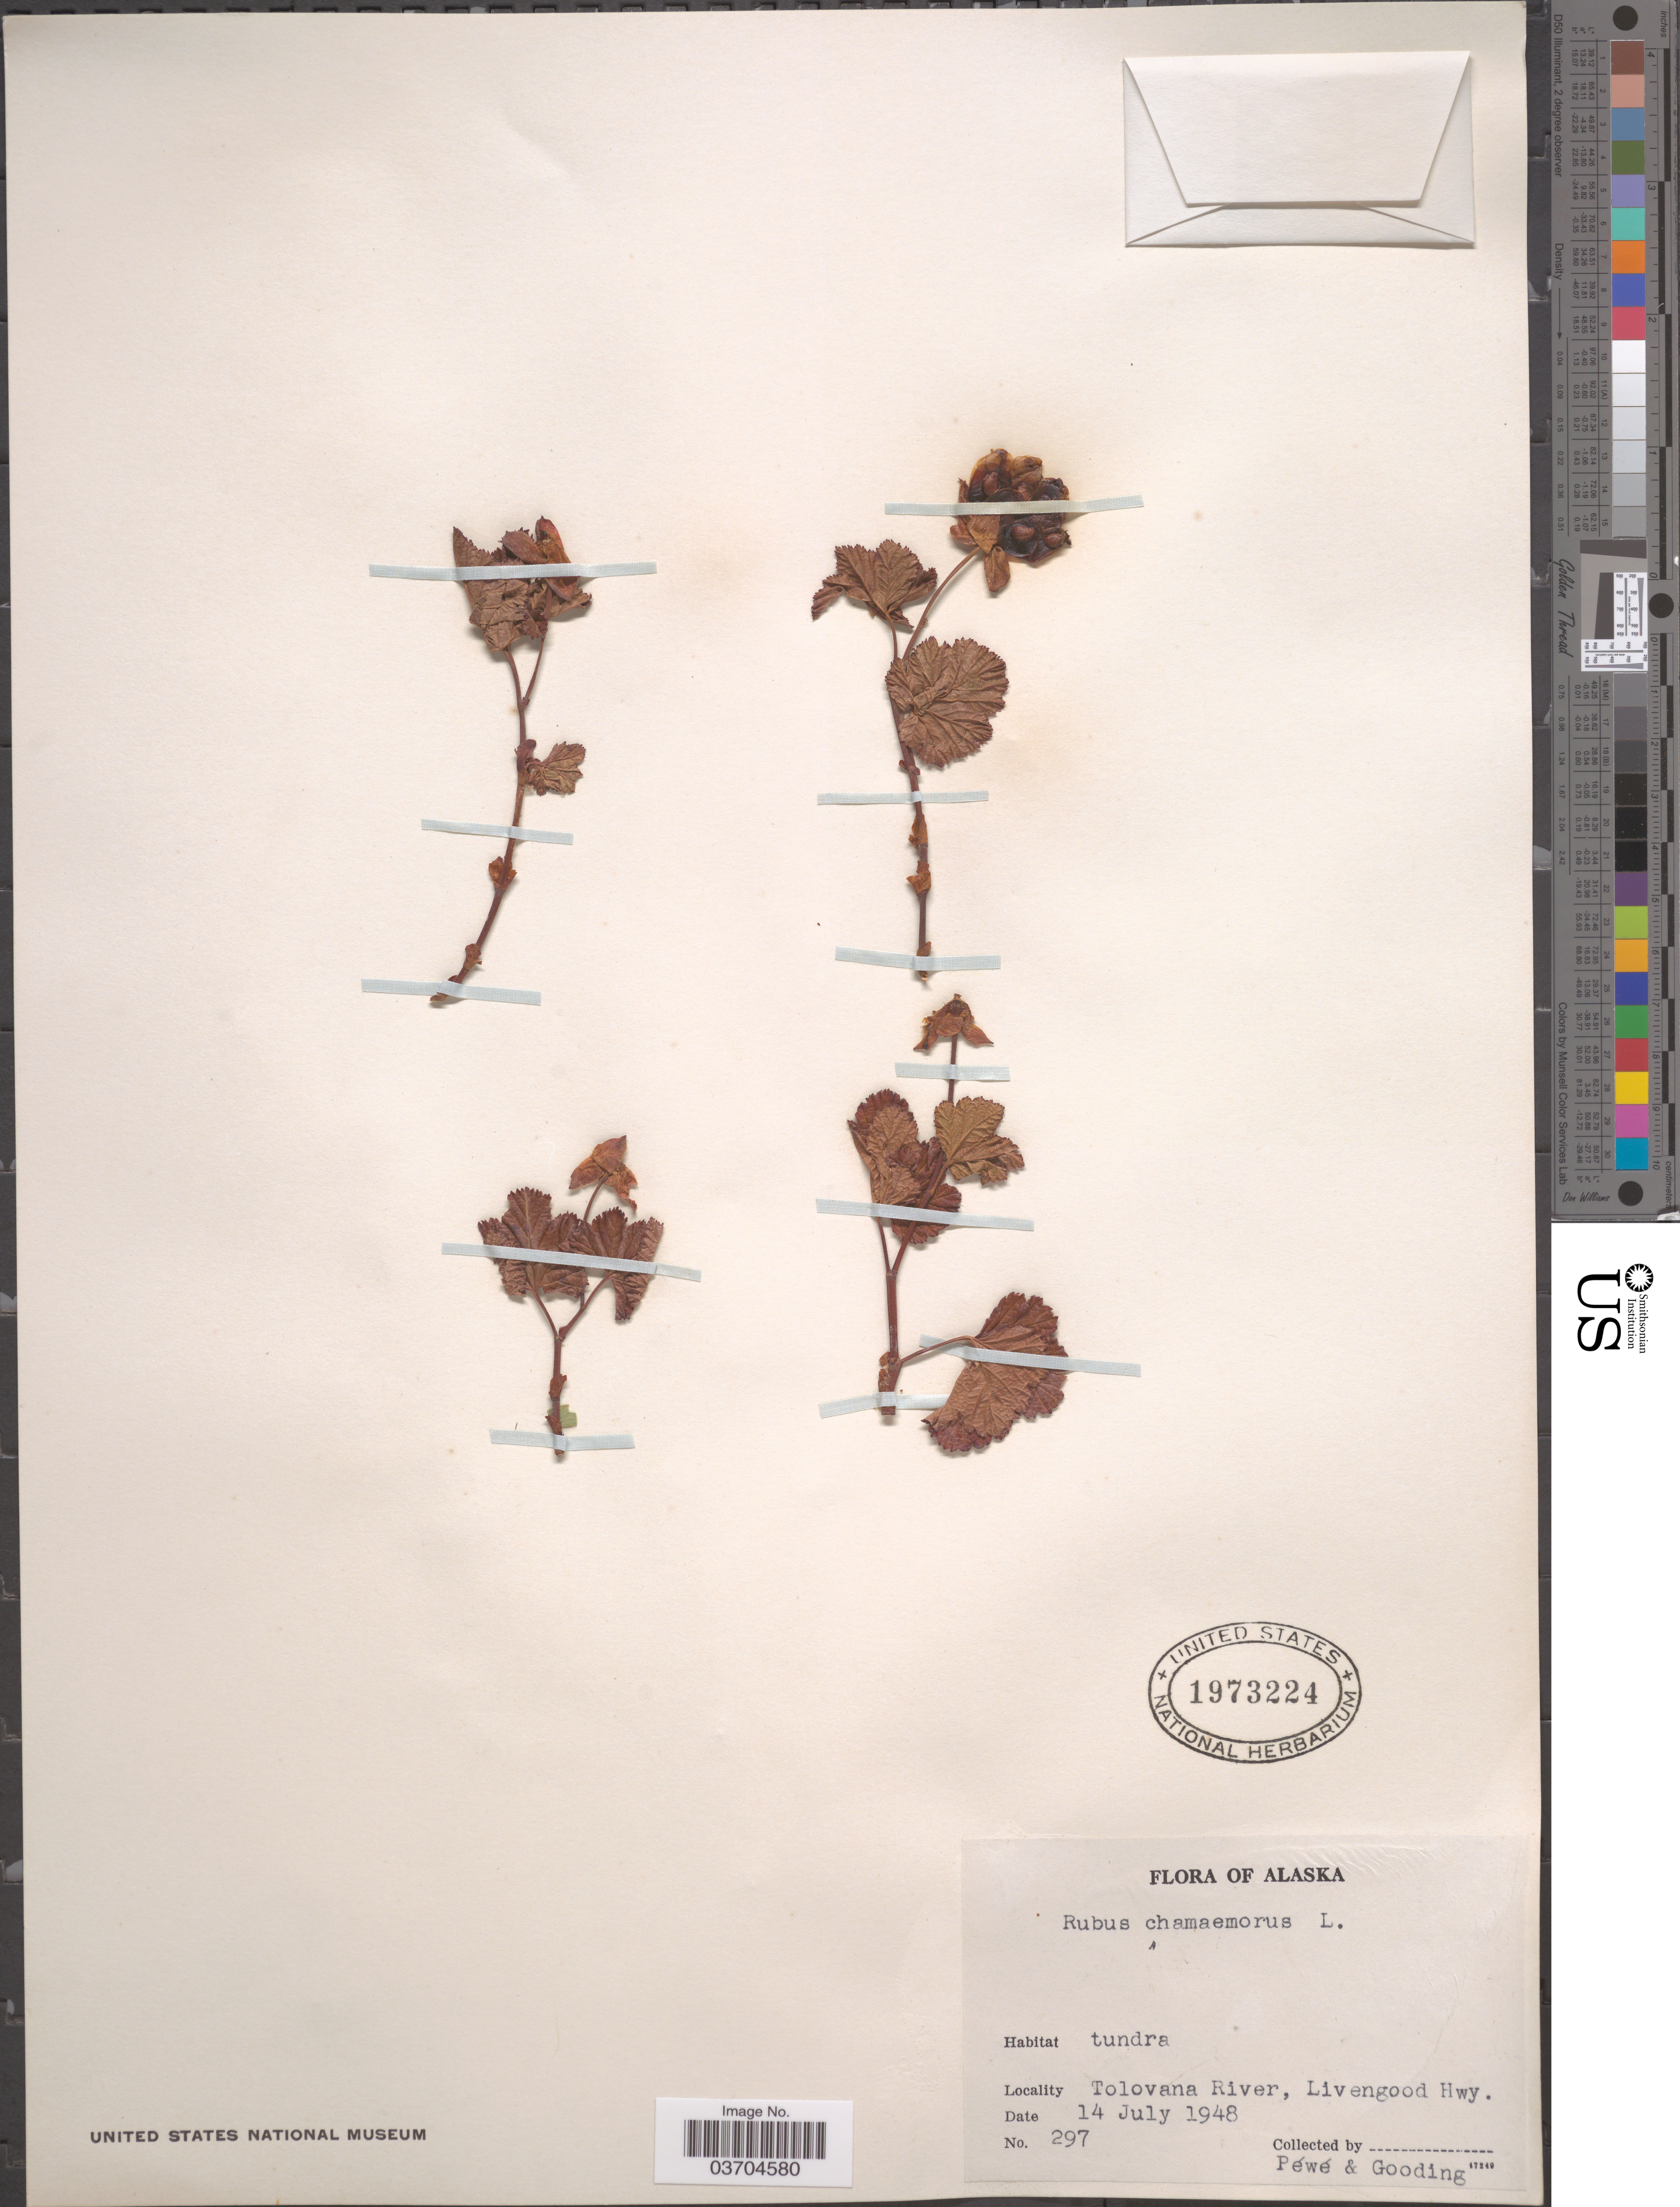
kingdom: Plantae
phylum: Tracheophyta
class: Magnoliopsida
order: Rosales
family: Rosaceae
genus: Rubus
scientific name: Rubus chamaemorus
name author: L.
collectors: Pewe & Gooding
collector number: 297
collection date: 1948-07-14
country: United States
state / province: Alaska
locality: Tolovana River, Livengood Hwy.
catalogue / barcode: US 1973224